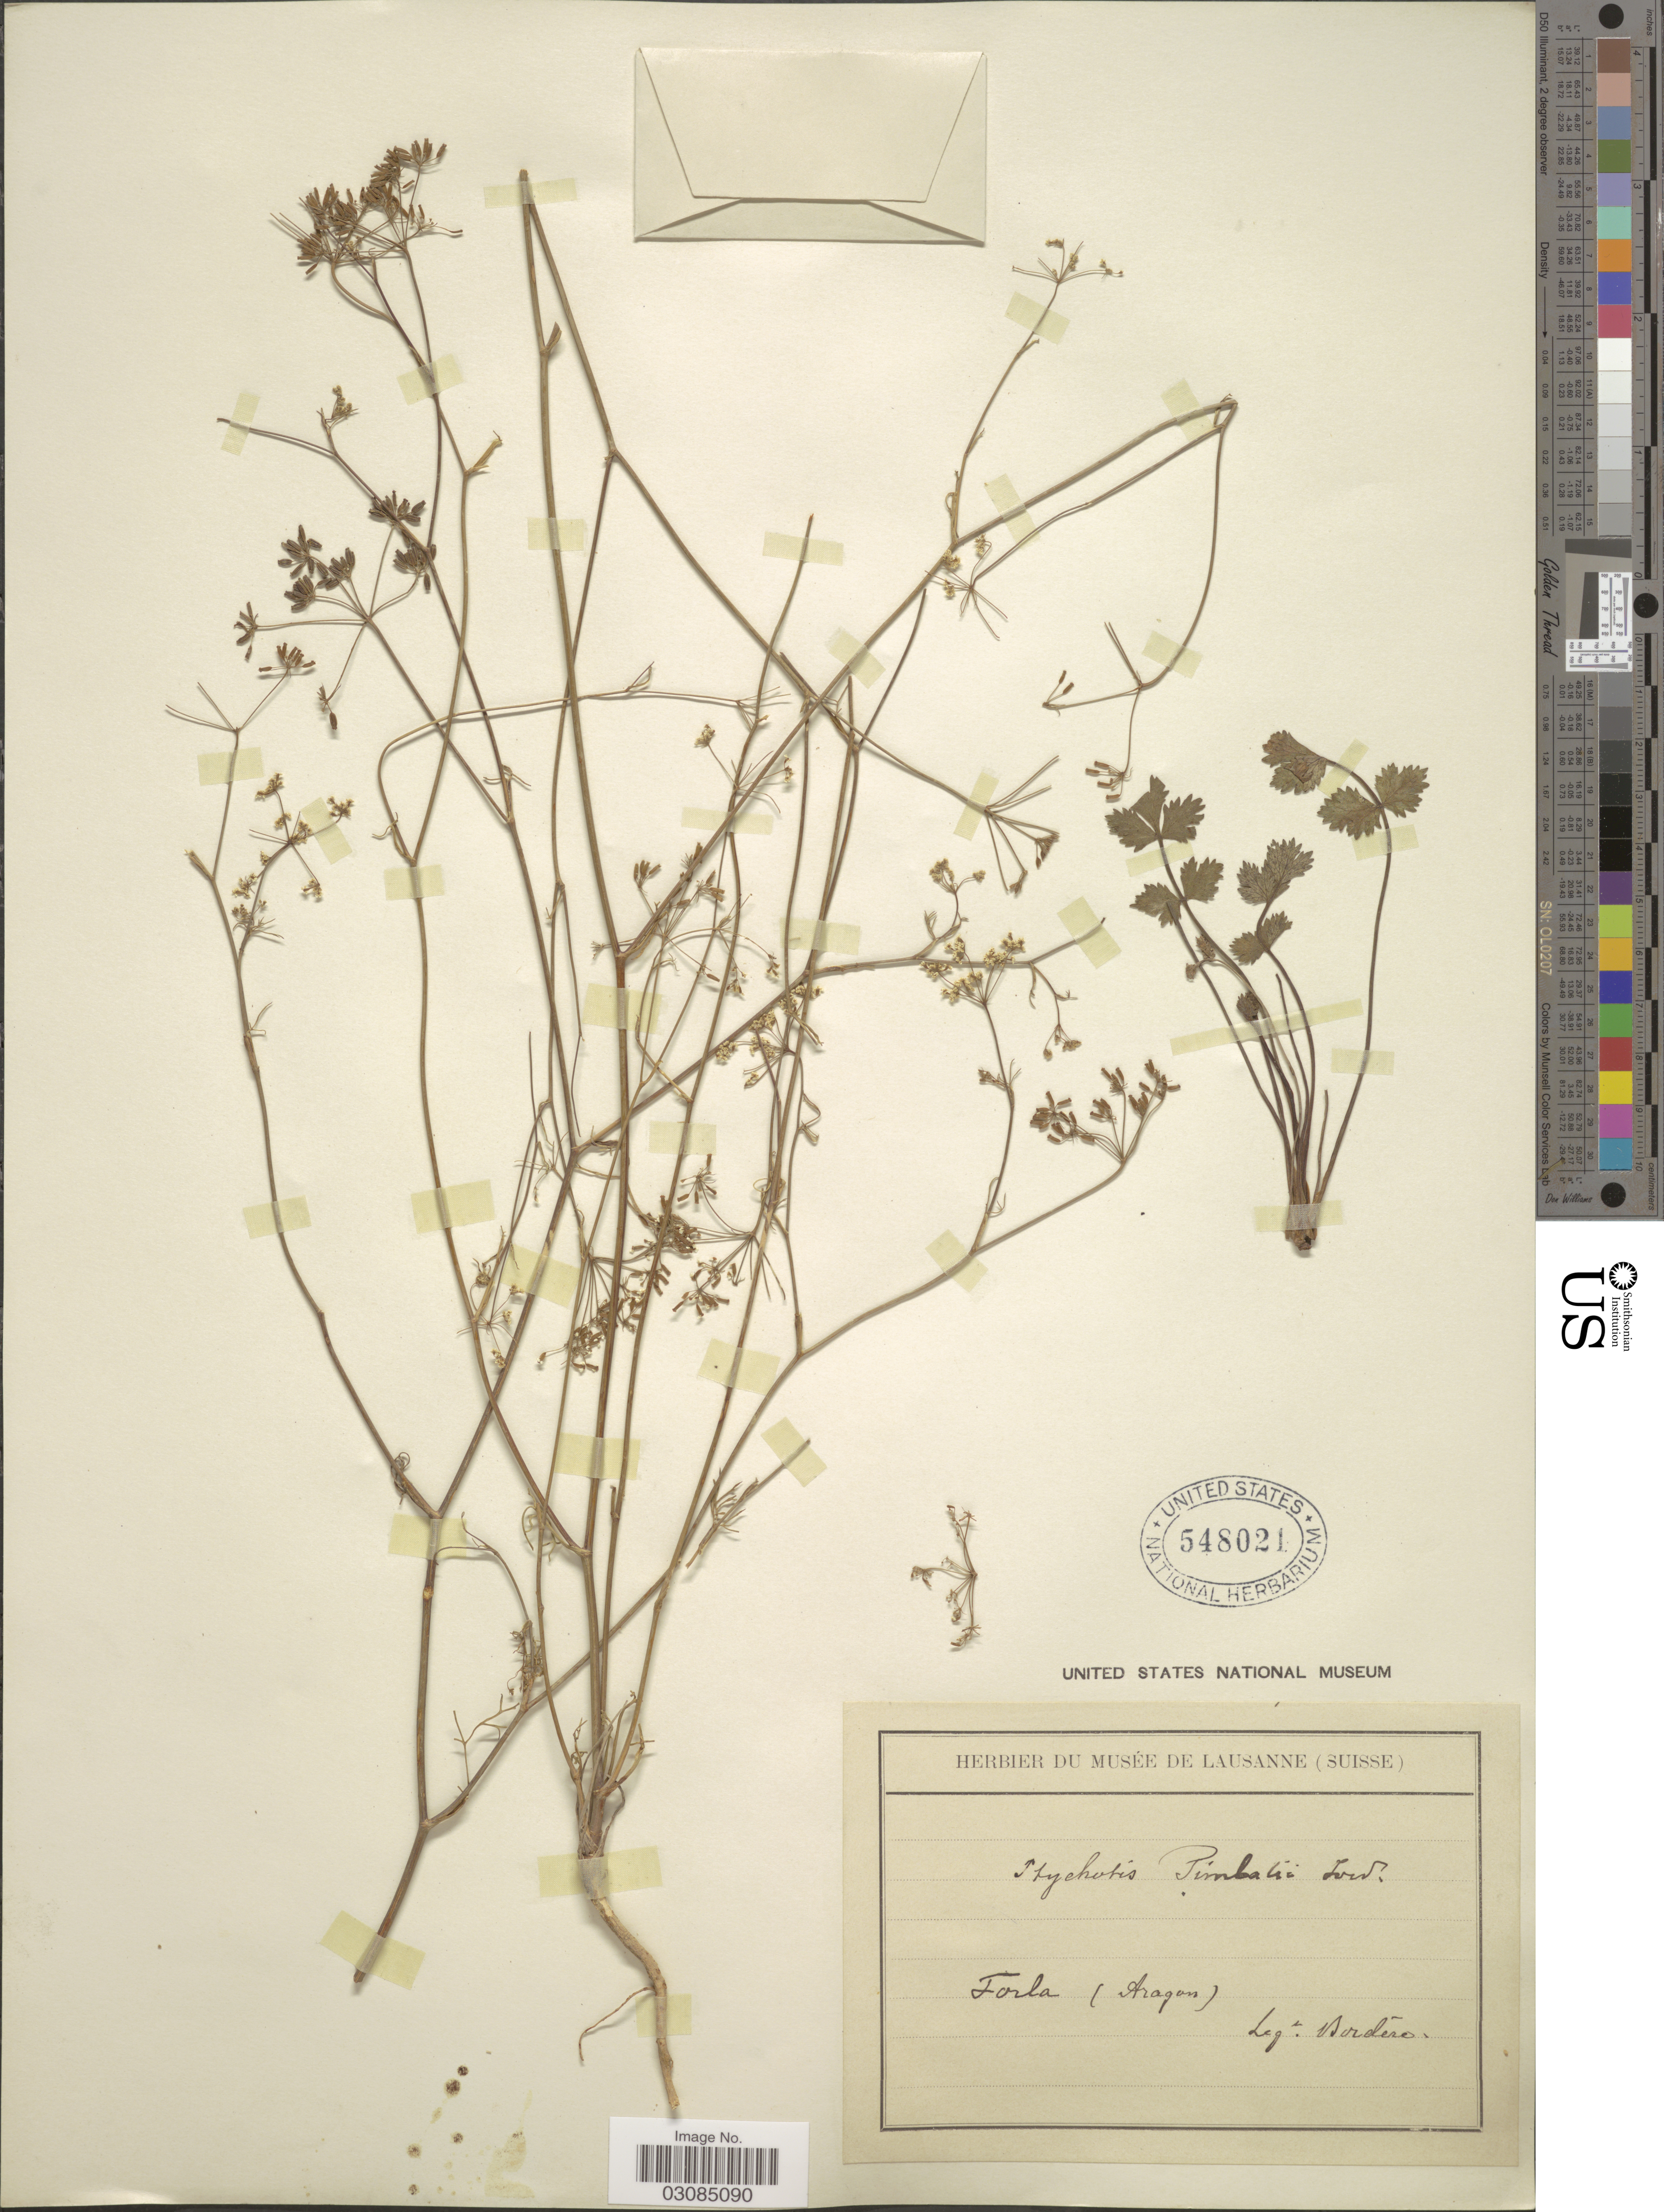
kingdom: Plantae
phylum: Tracheophyta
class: Magnoliopsida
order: Apiales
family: Apiaceae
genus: Ptychotis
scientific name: Ptychotis timbali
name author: Jord.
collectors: -. Bordere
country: Switzerland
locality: Forla (Aragon).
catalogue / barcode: US 548021